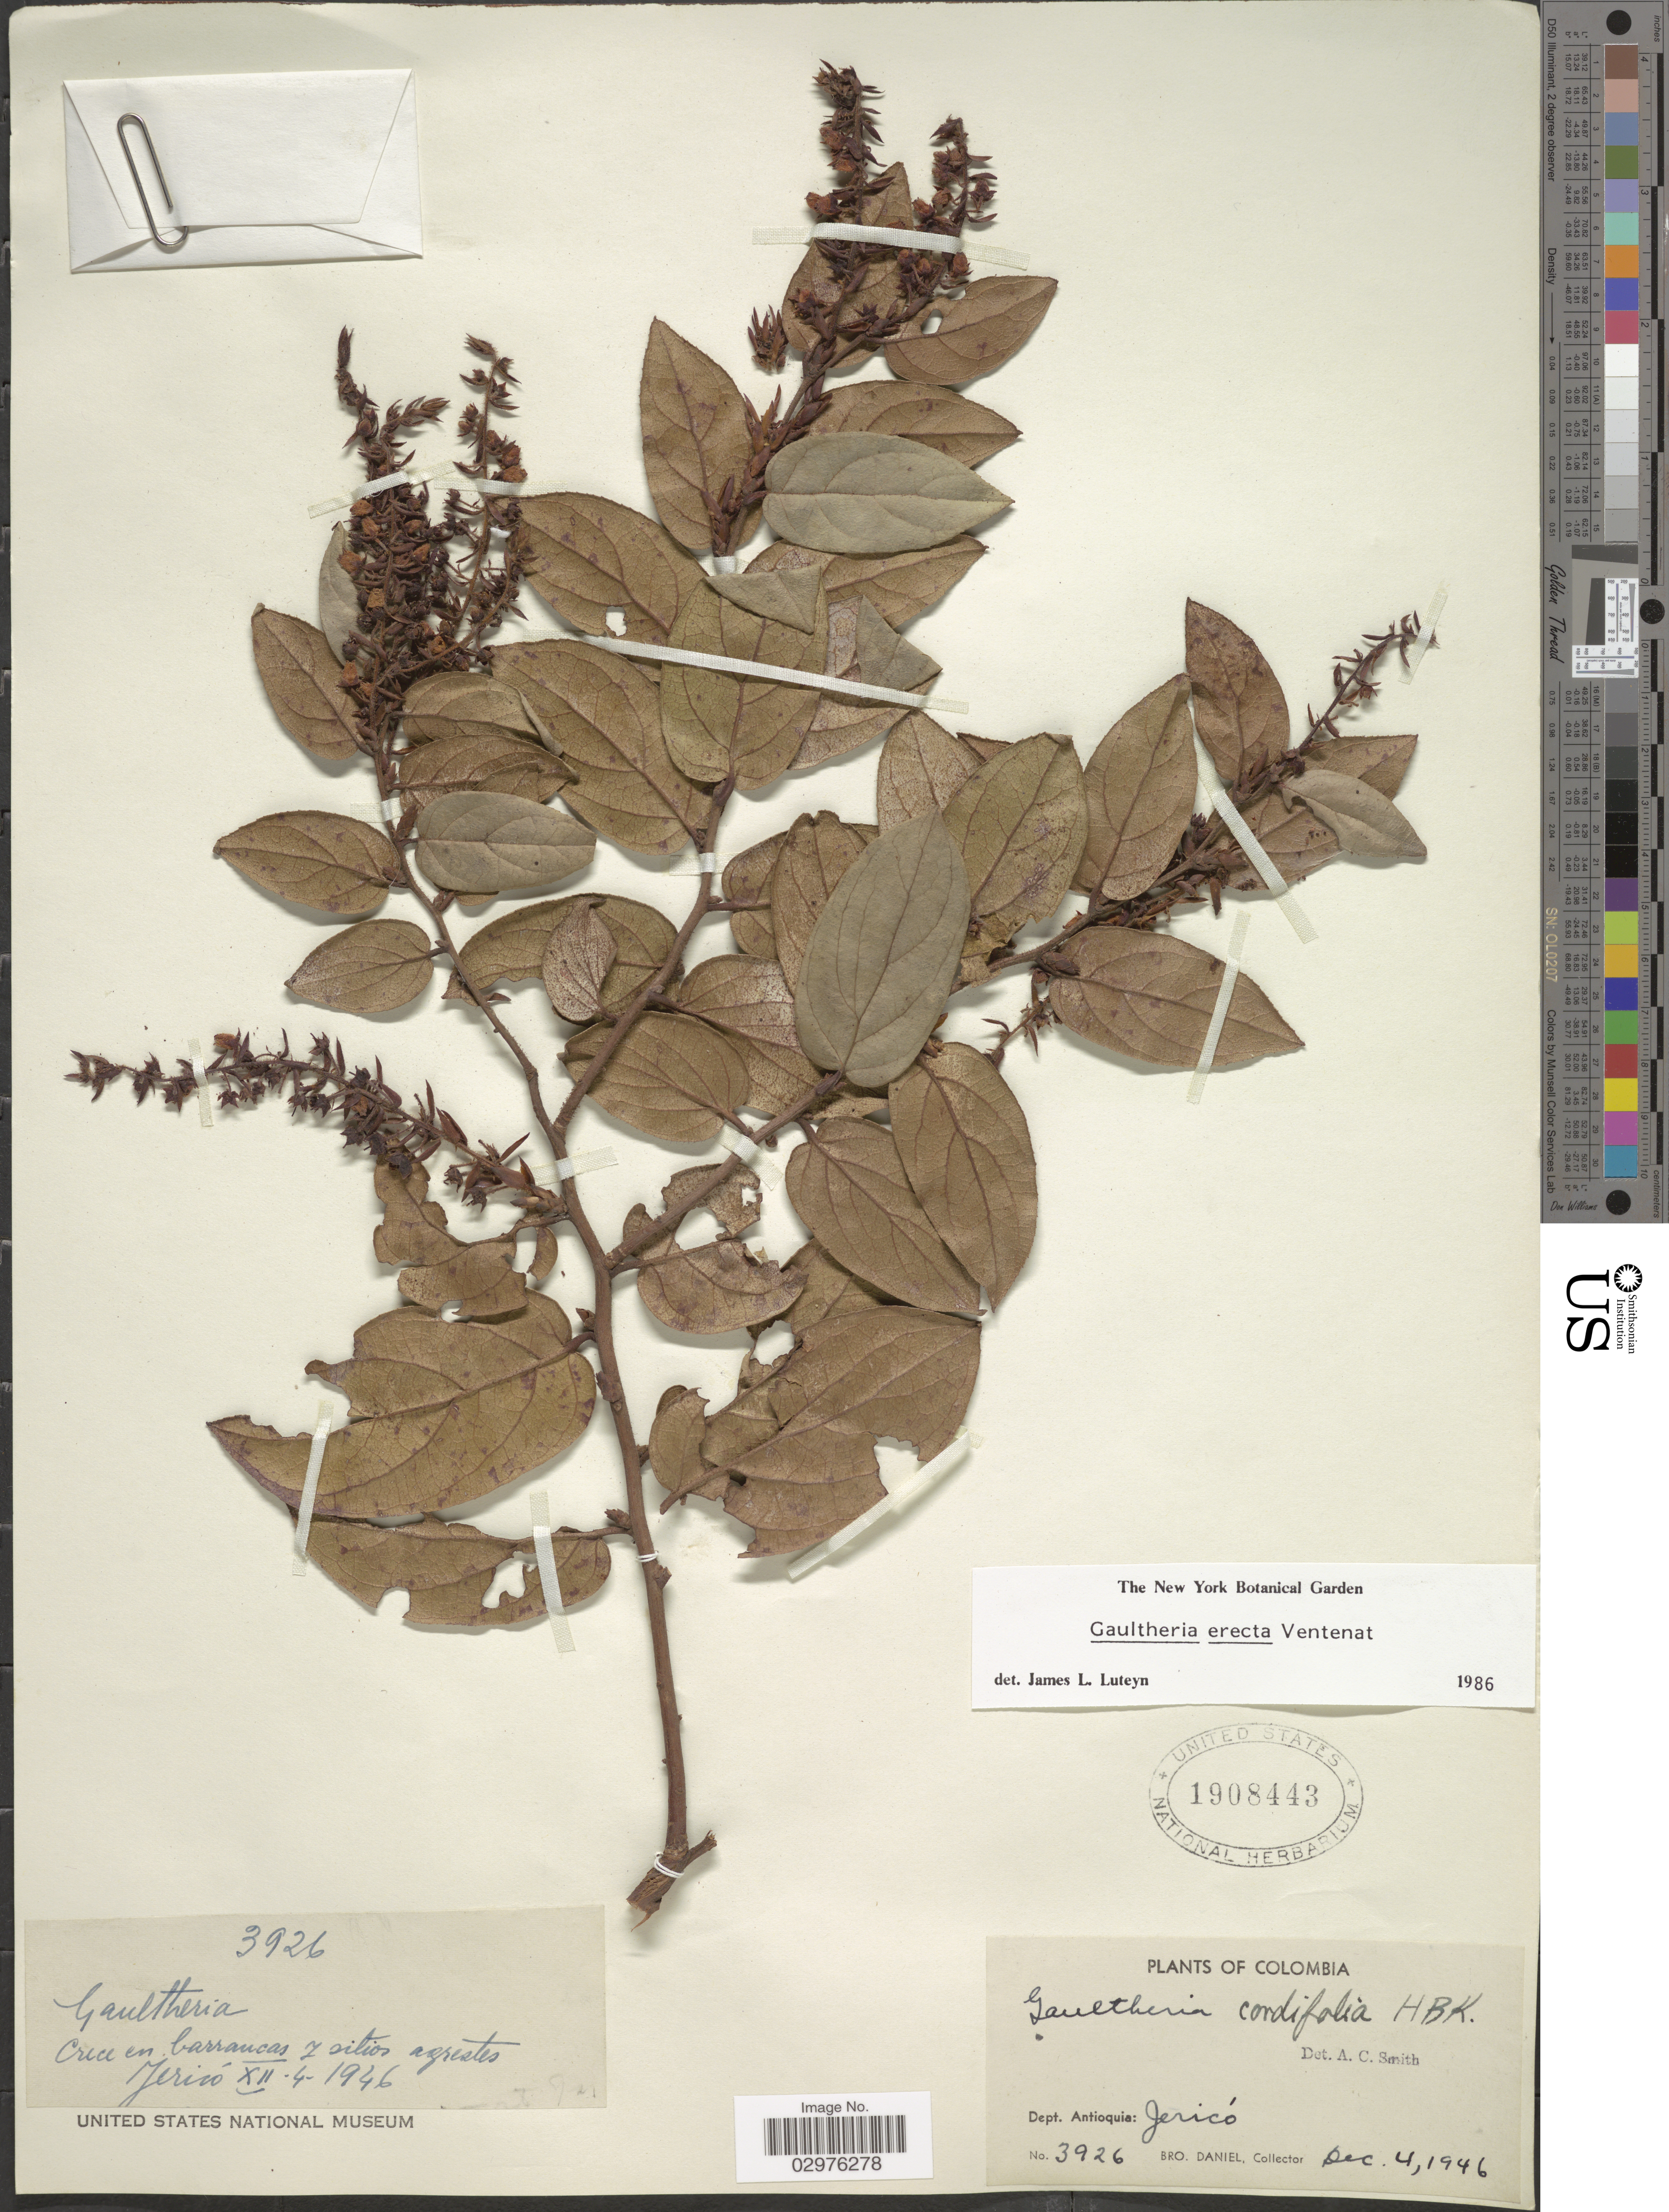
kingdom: Plantae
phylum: Tracheophyta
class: Magnoliopsida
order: Ericales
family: Ericaceae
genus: Gaultheria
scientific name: Gaultheria erecta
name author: Vent.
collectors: Bro. Daniel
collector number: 3926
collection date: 1946-12-04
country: Colombia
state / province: Antioquia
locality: Dept. Antioquia: Jericó.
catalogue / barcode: US 1908443